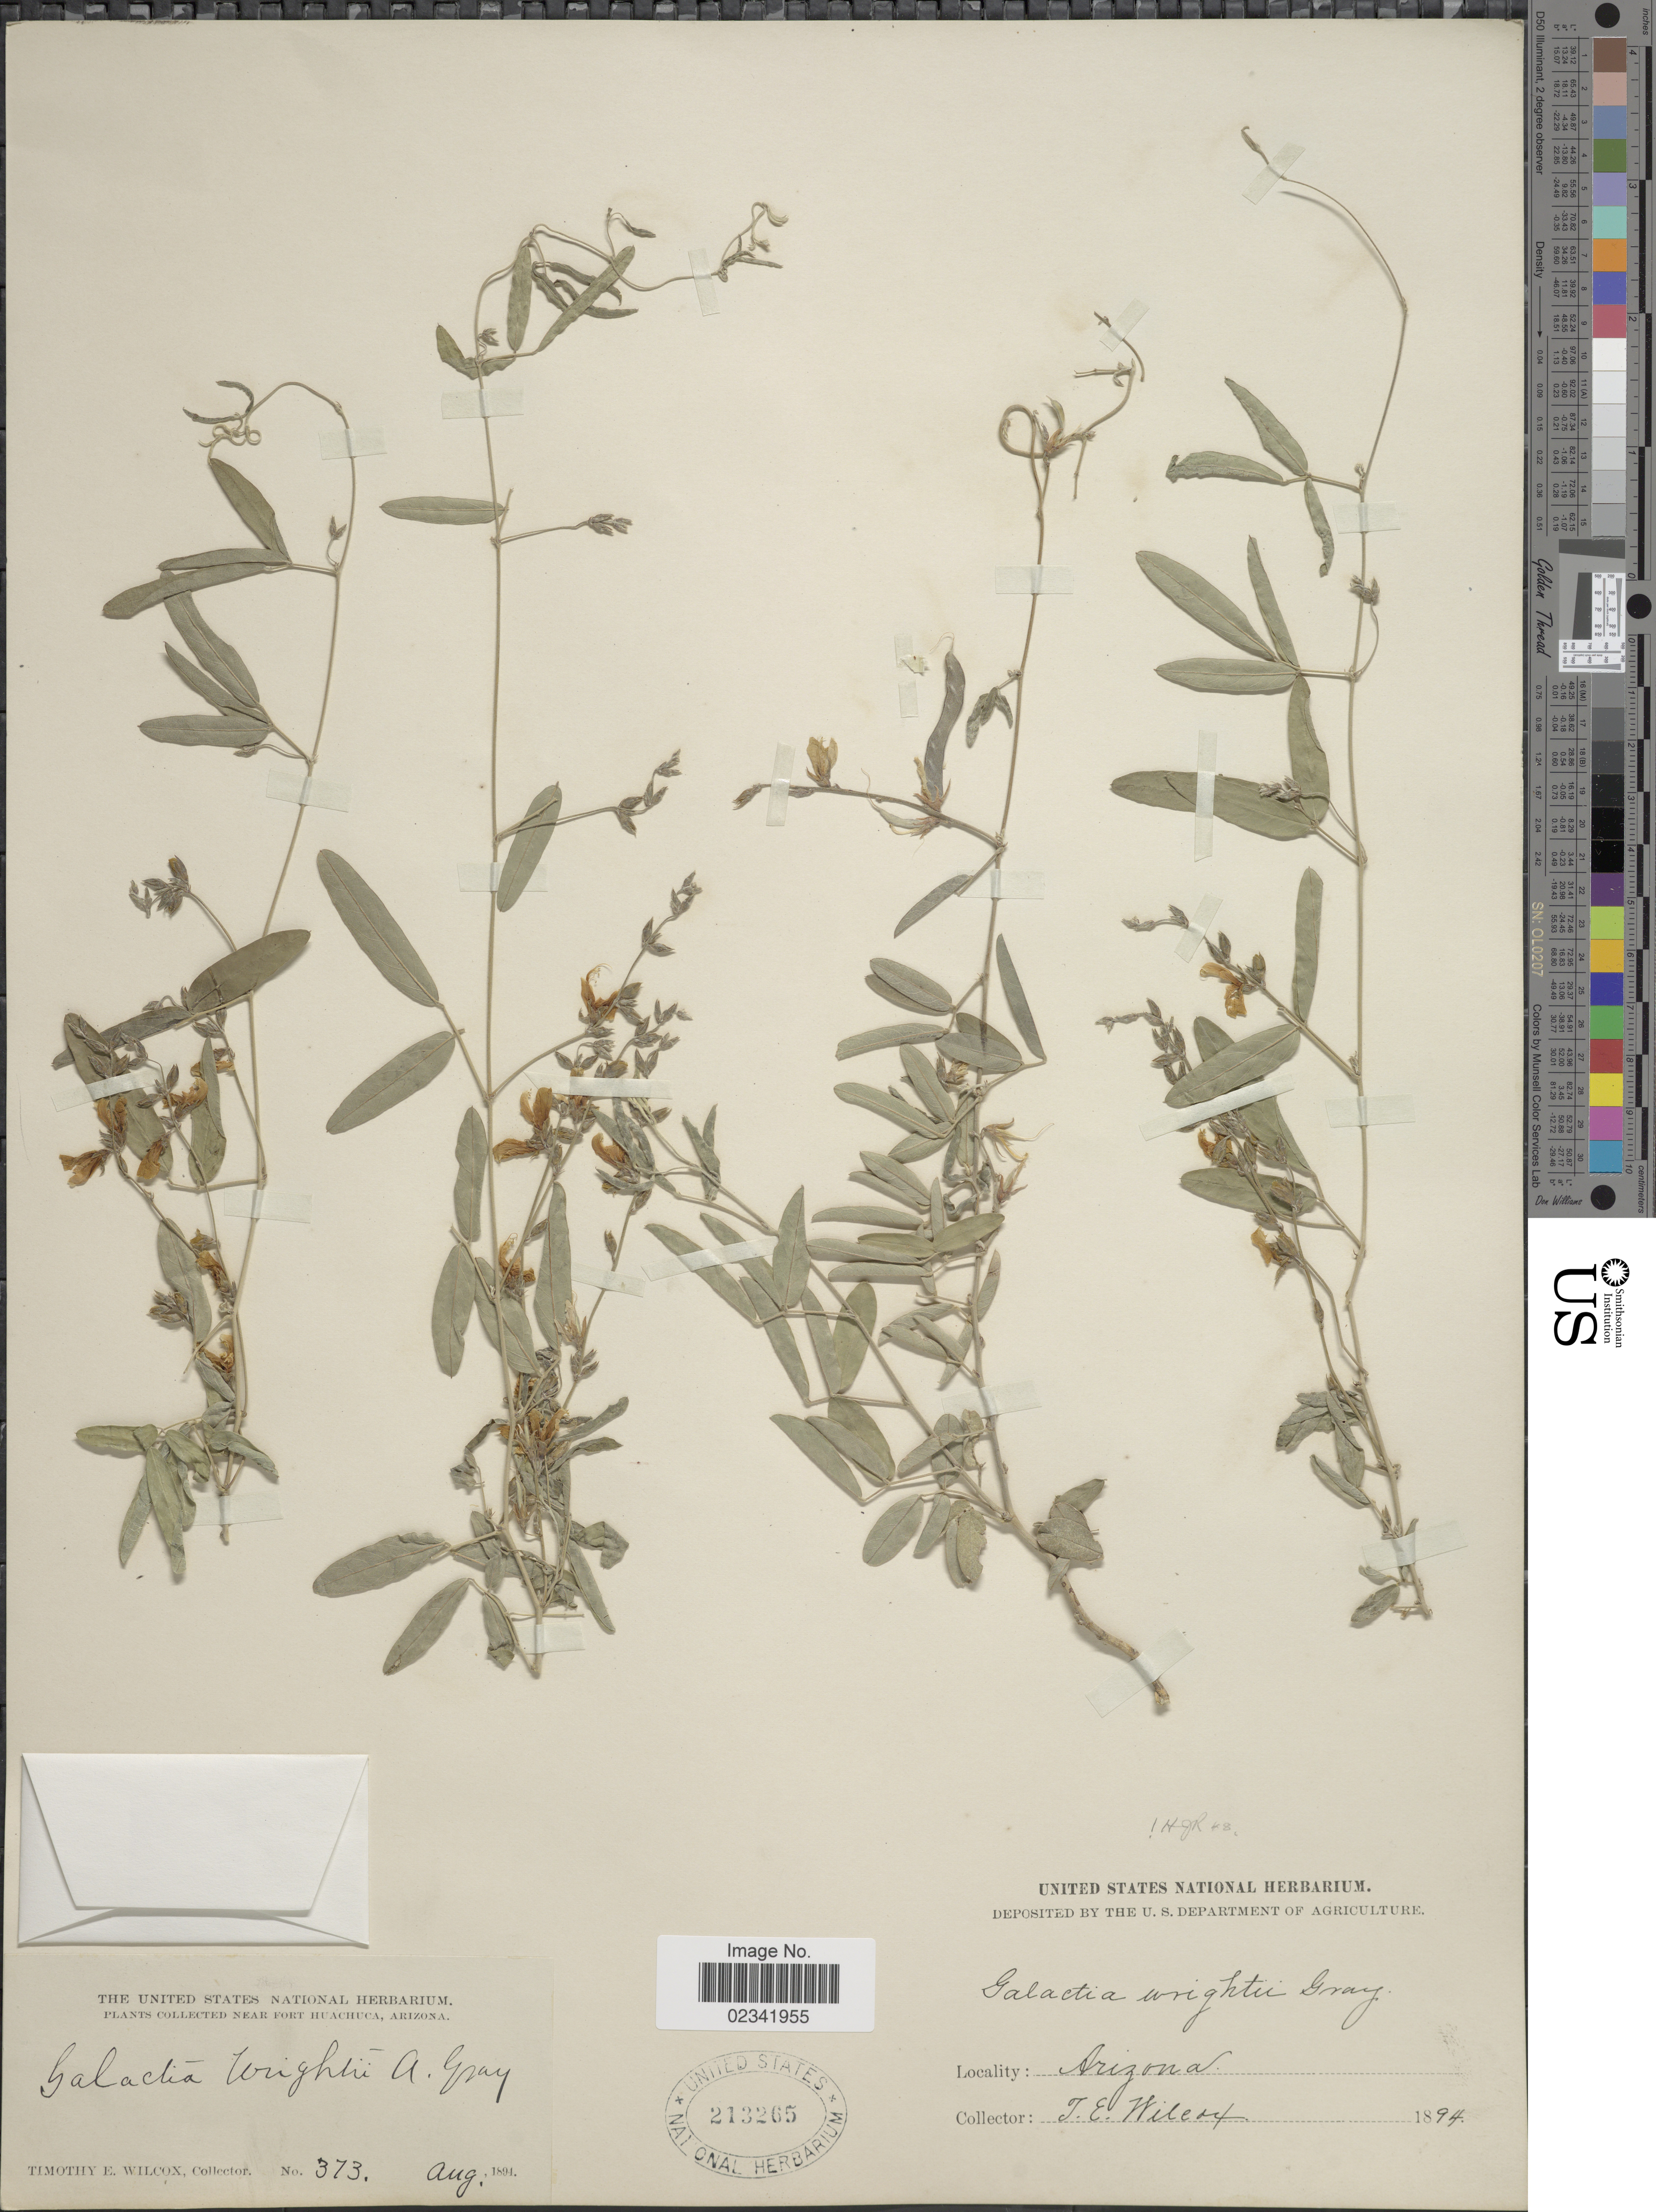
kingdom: Plantae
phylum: Tracheophyta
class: Magnoliopsida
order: Fabales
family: Fabaceae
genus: Galactia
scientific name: Galactia wrightii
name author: A. Gray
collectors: T. E. Wilcox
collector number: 373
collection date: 1891-08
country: United States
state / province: Arizona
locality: Near Fort Huachuca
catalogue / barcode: US 213265